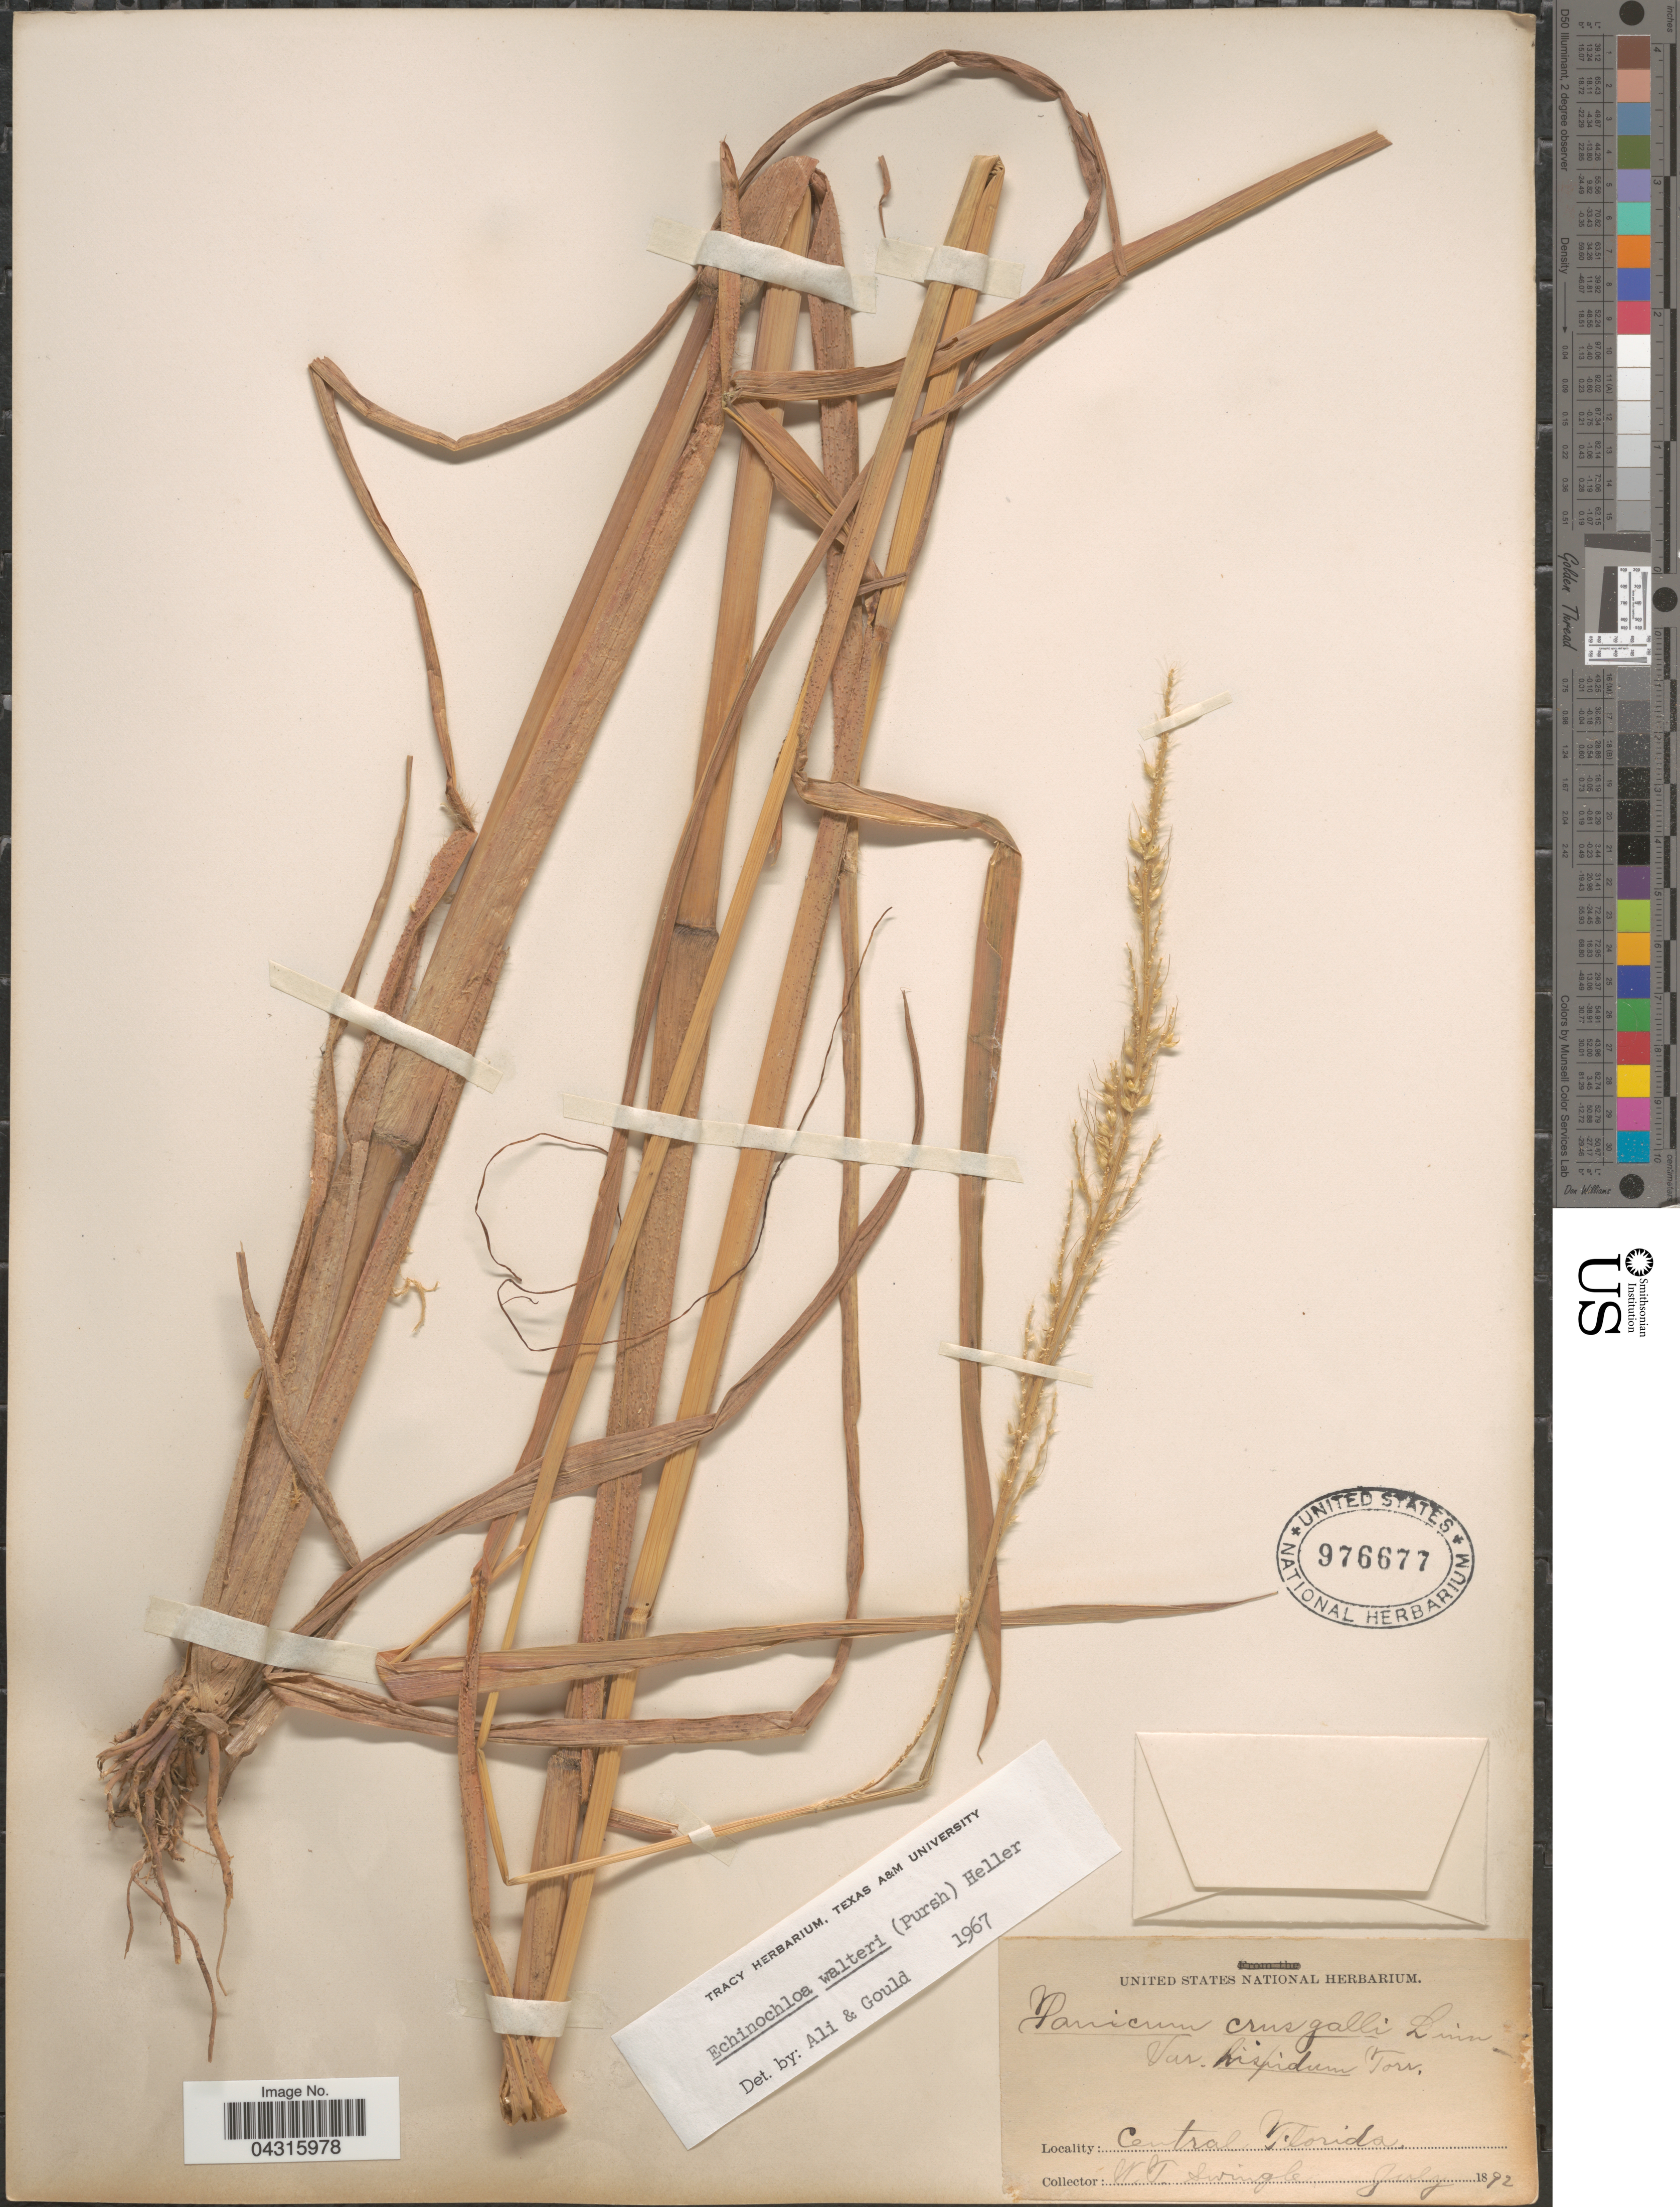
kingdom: Plantae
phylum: Tracheophyta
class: Liliopsida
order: Poales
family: Poaceae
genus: Echinochloa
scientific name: Echinochloa walteri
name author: (Pursh) A. Heller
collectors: W. T. Swingle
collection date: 1892-07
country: United States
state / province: Florida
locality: Central Florida.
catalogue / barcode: US 976677